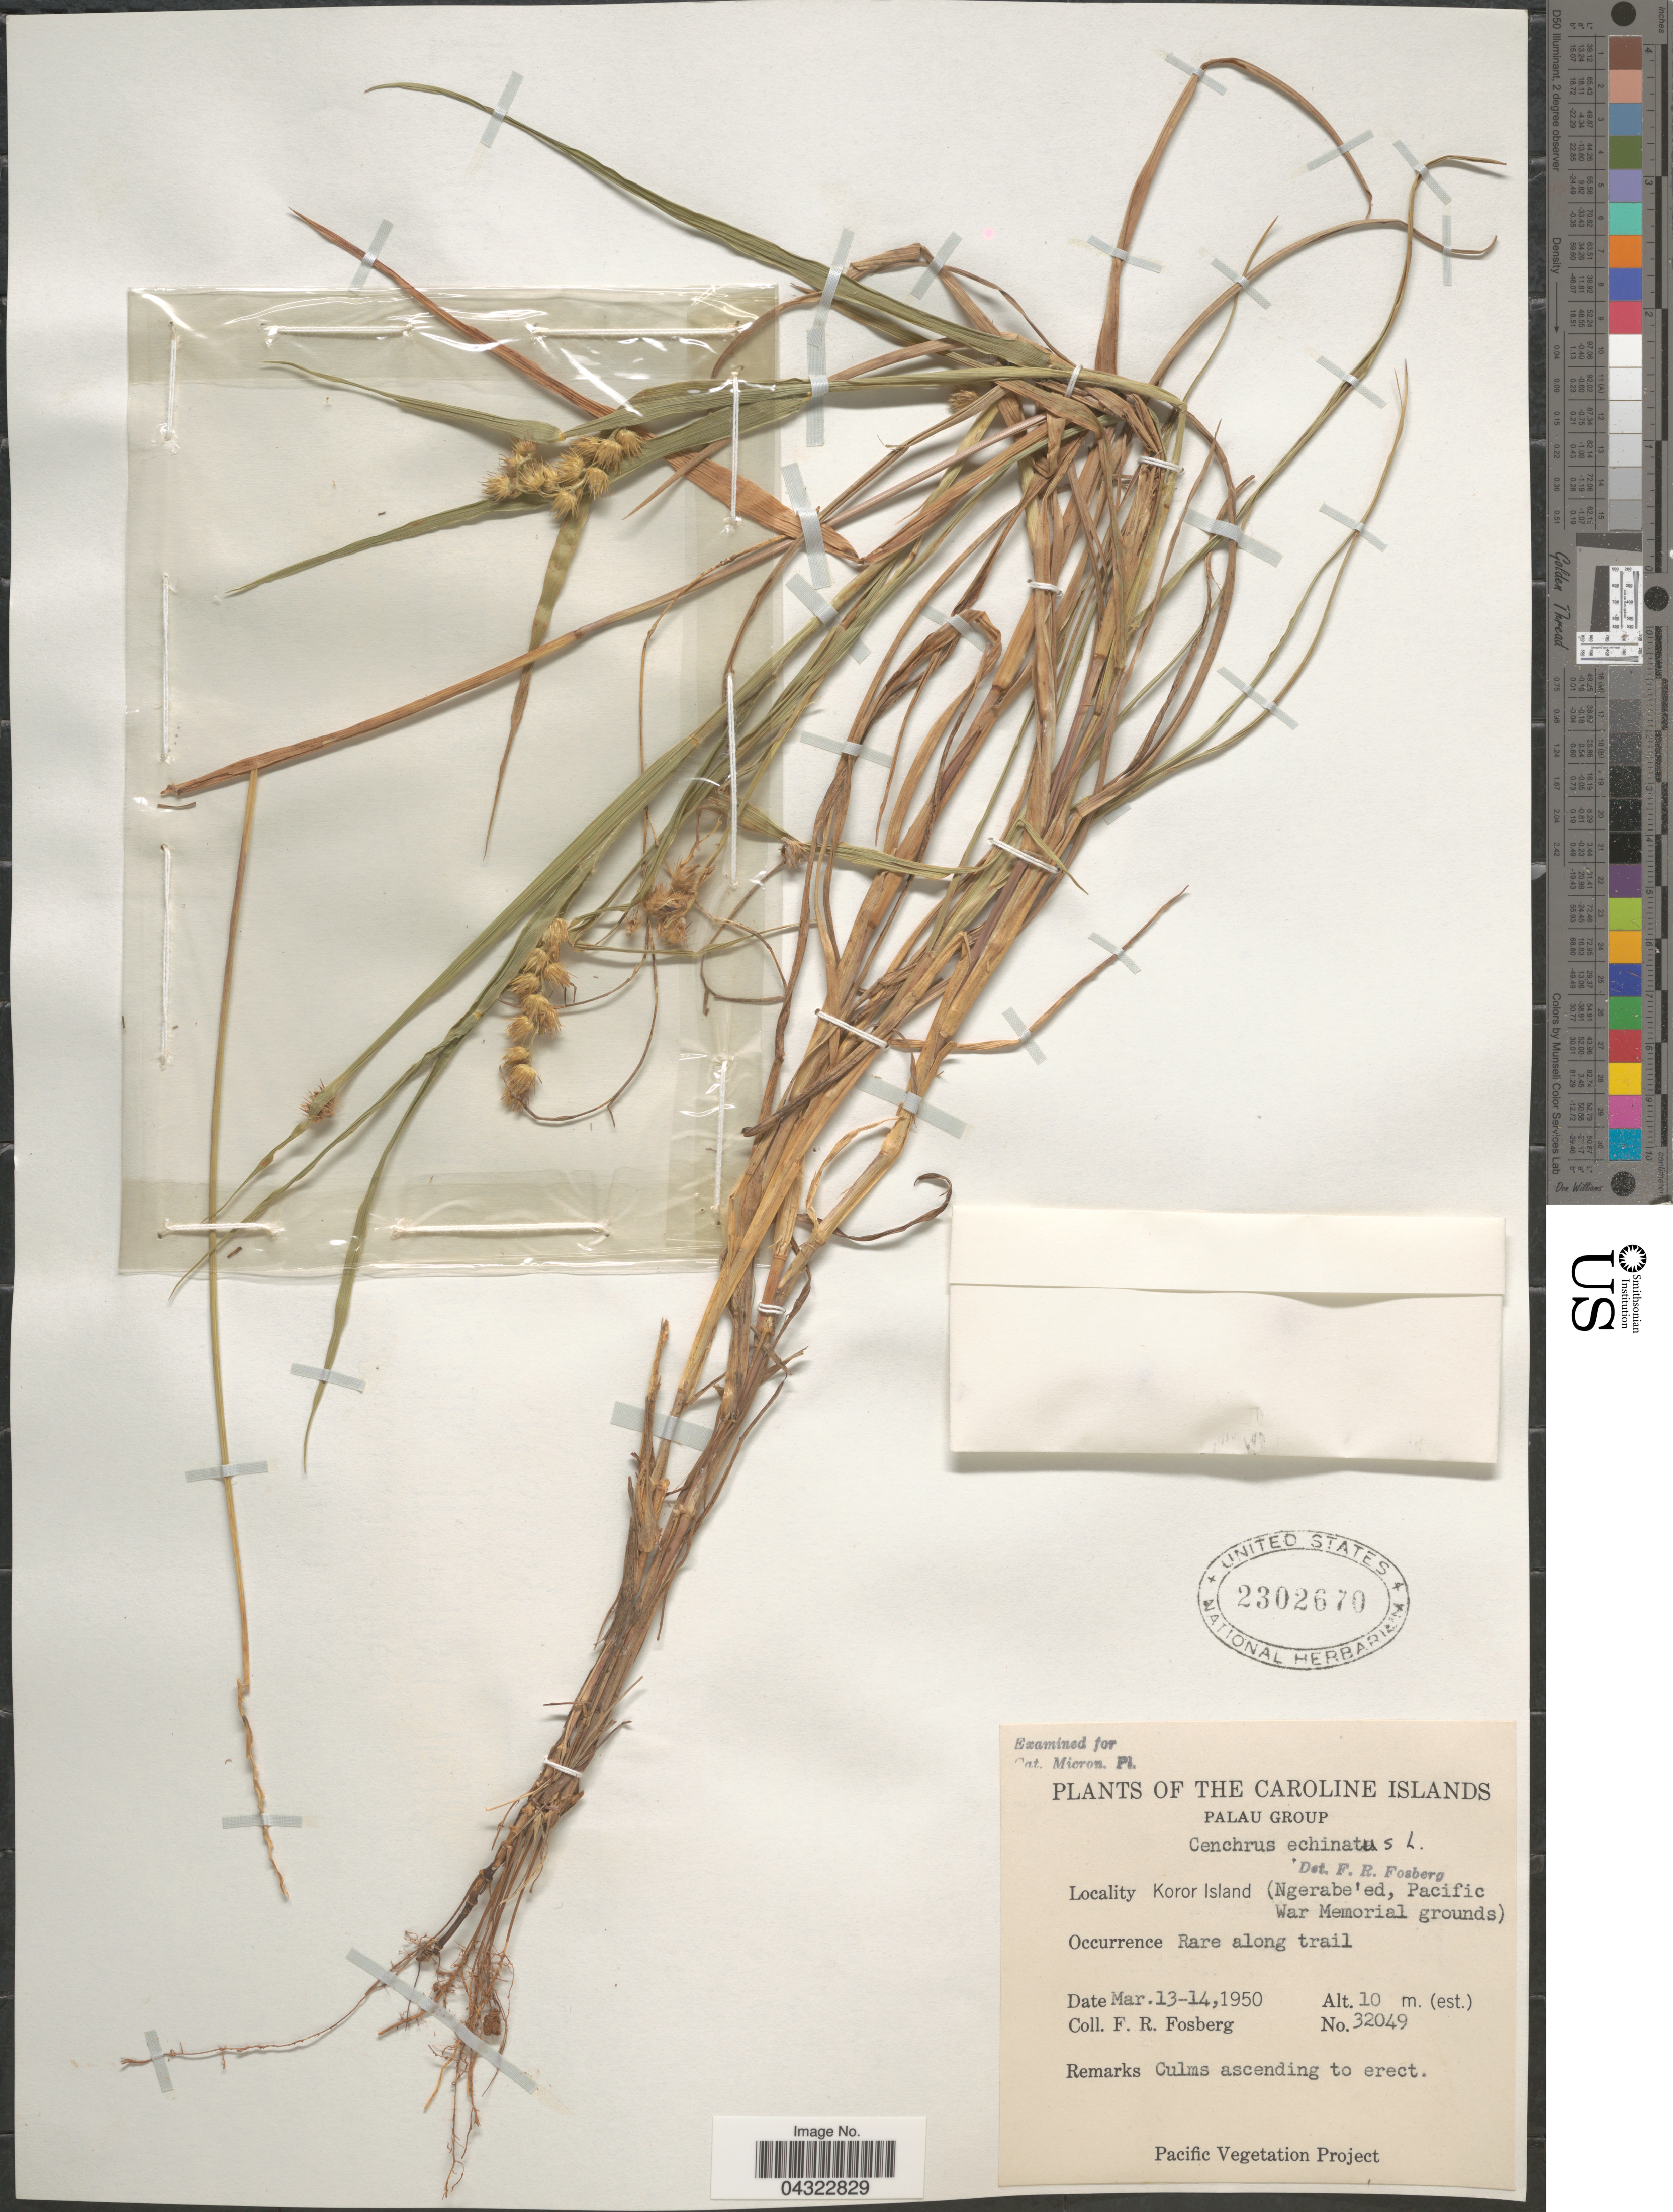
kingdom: Plantae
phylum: Tracheophyta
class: Liliopsida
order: Poales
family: Poaceae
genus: Cenchrus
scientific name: Cenchrus echinatus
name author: L.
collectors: F. R. Fosberg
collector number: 32049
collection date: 1950-03-13/1950-03-14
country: Palau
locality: The Caroline Islands. Palau Group. Koror Island (Ngerabe'ed, Pacific War memorial grounds).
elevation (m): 10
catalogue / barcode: US 2302670